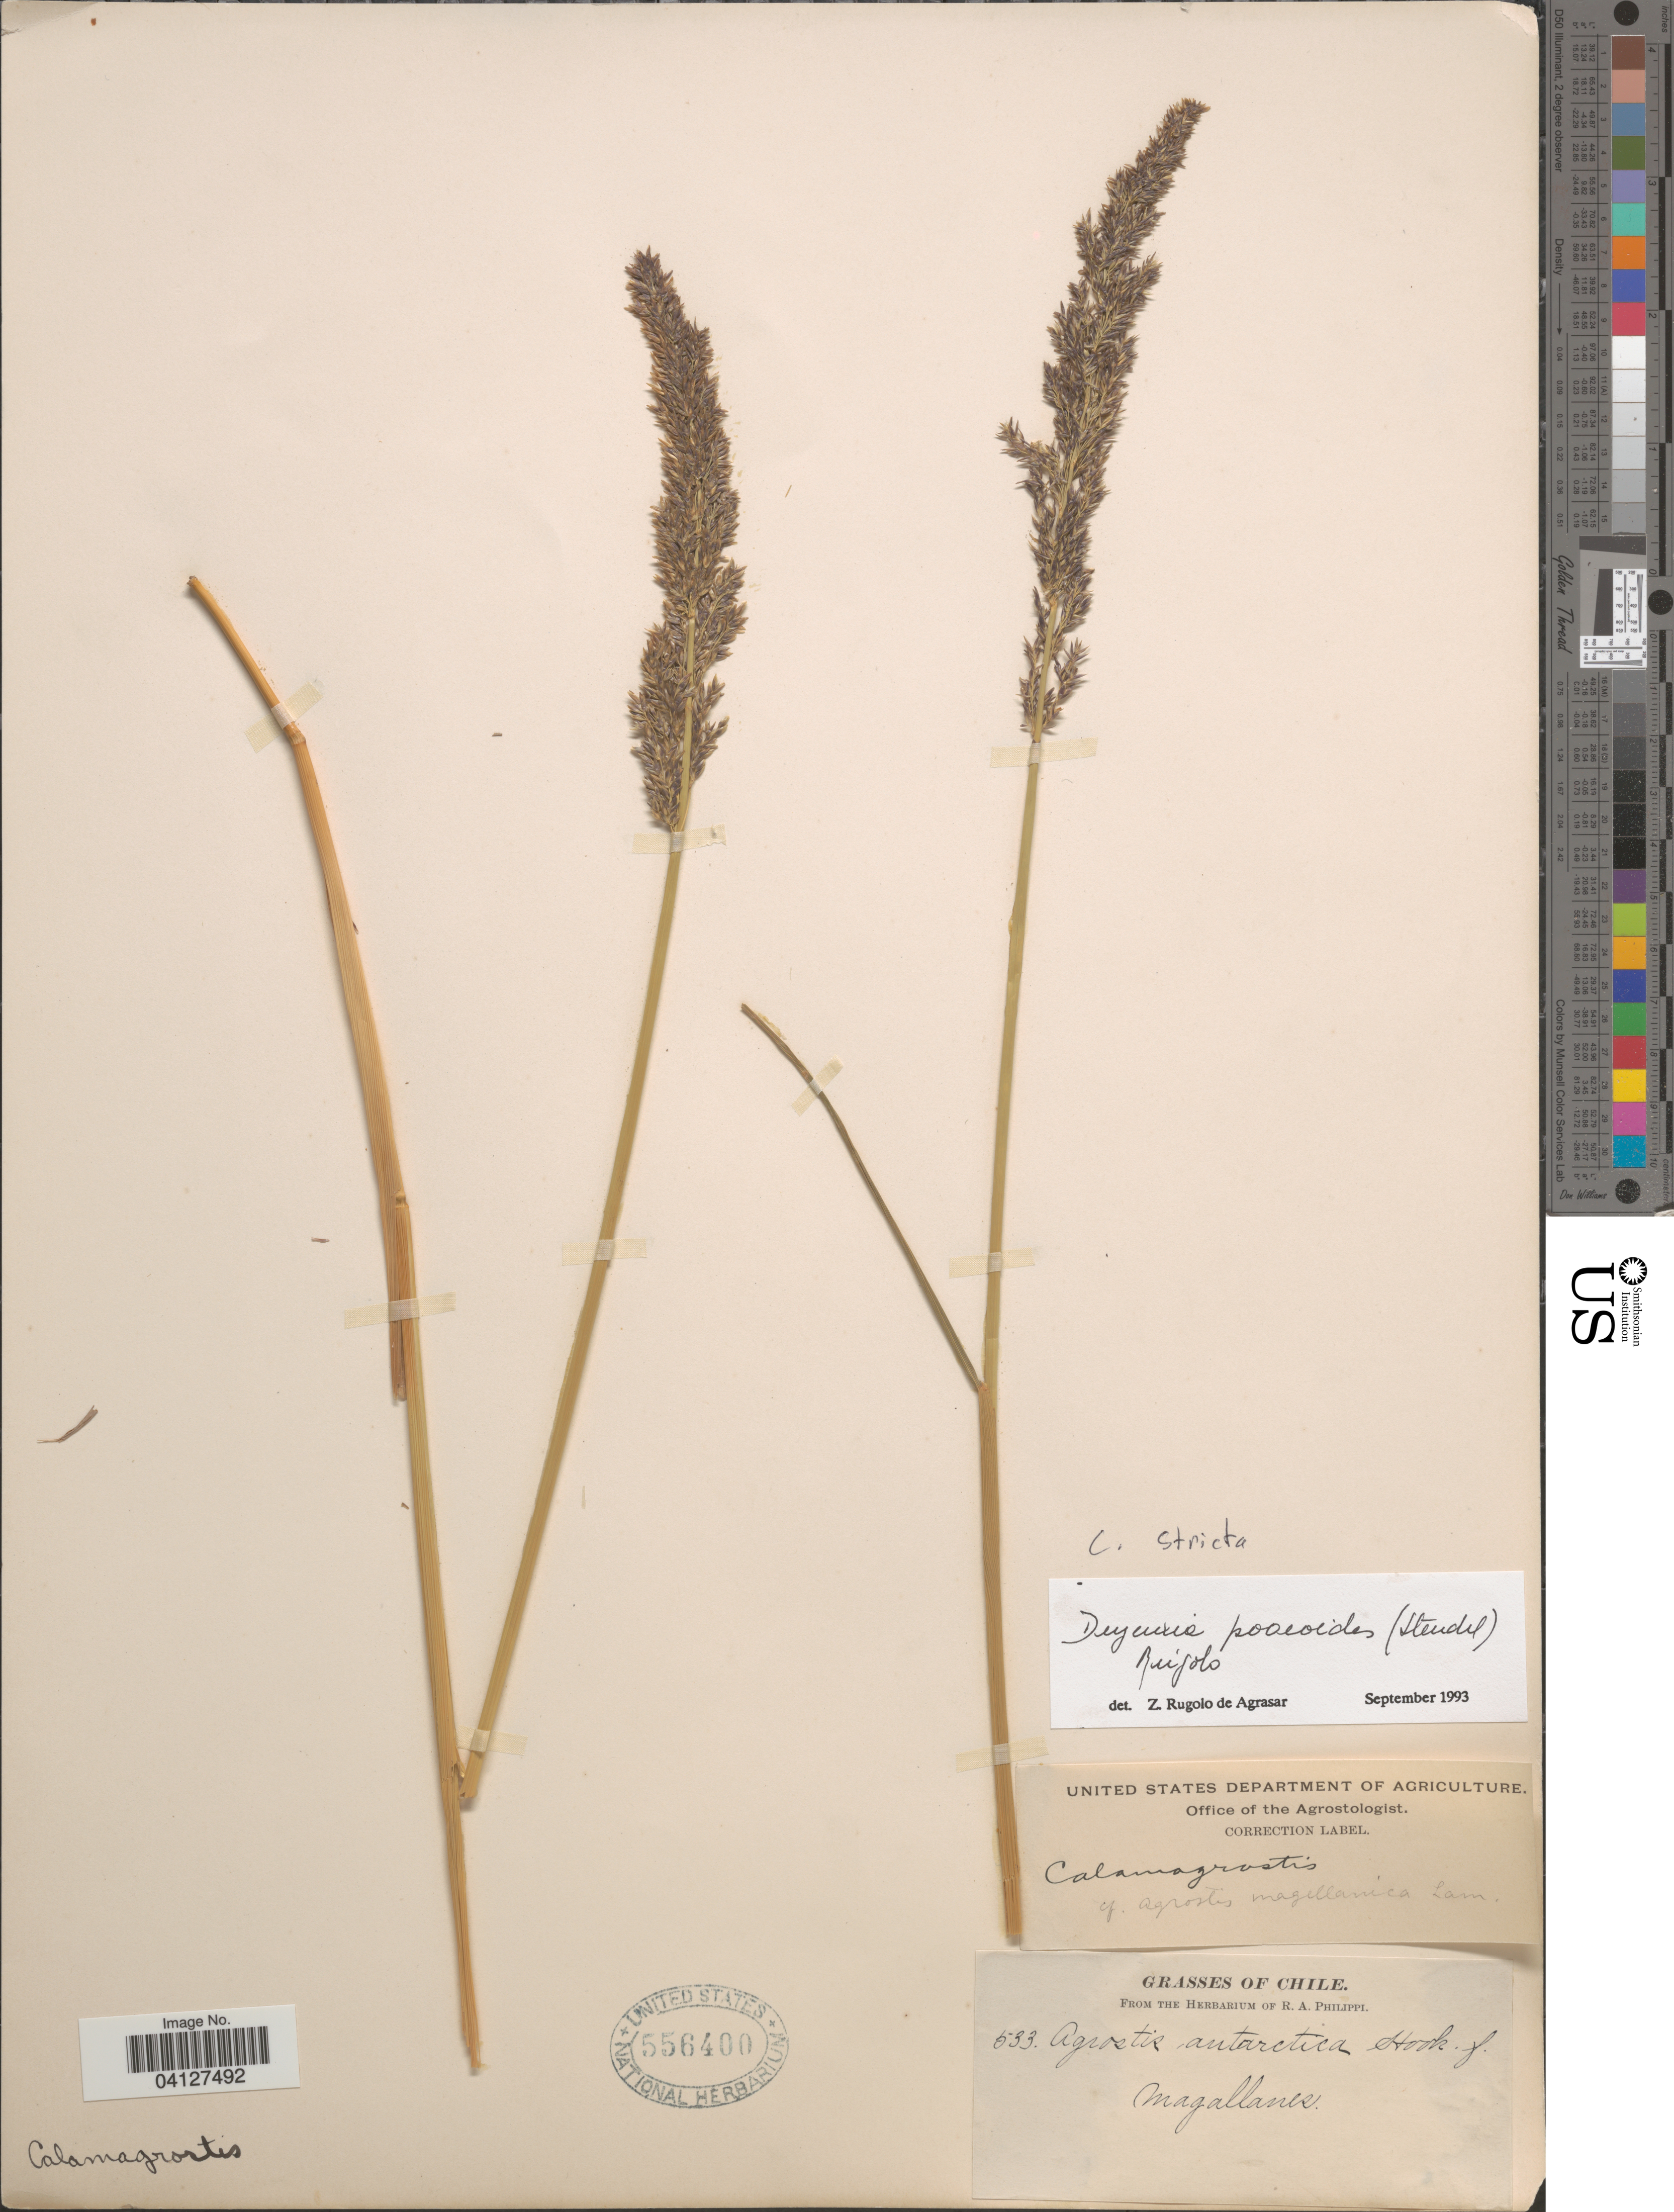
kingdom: Plantae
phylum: Tracheophyta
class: Liliopsida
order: Poales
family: Poaceae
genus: Deyeuxia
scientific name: Deyeuxia poaeoides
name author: (Steud.) Rúgolo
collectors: ex herb. Philippi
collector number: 533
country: Chile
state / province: Magallanes y de la Antártica Chilena (XII)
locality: Magallanes.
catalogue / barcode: US 556400